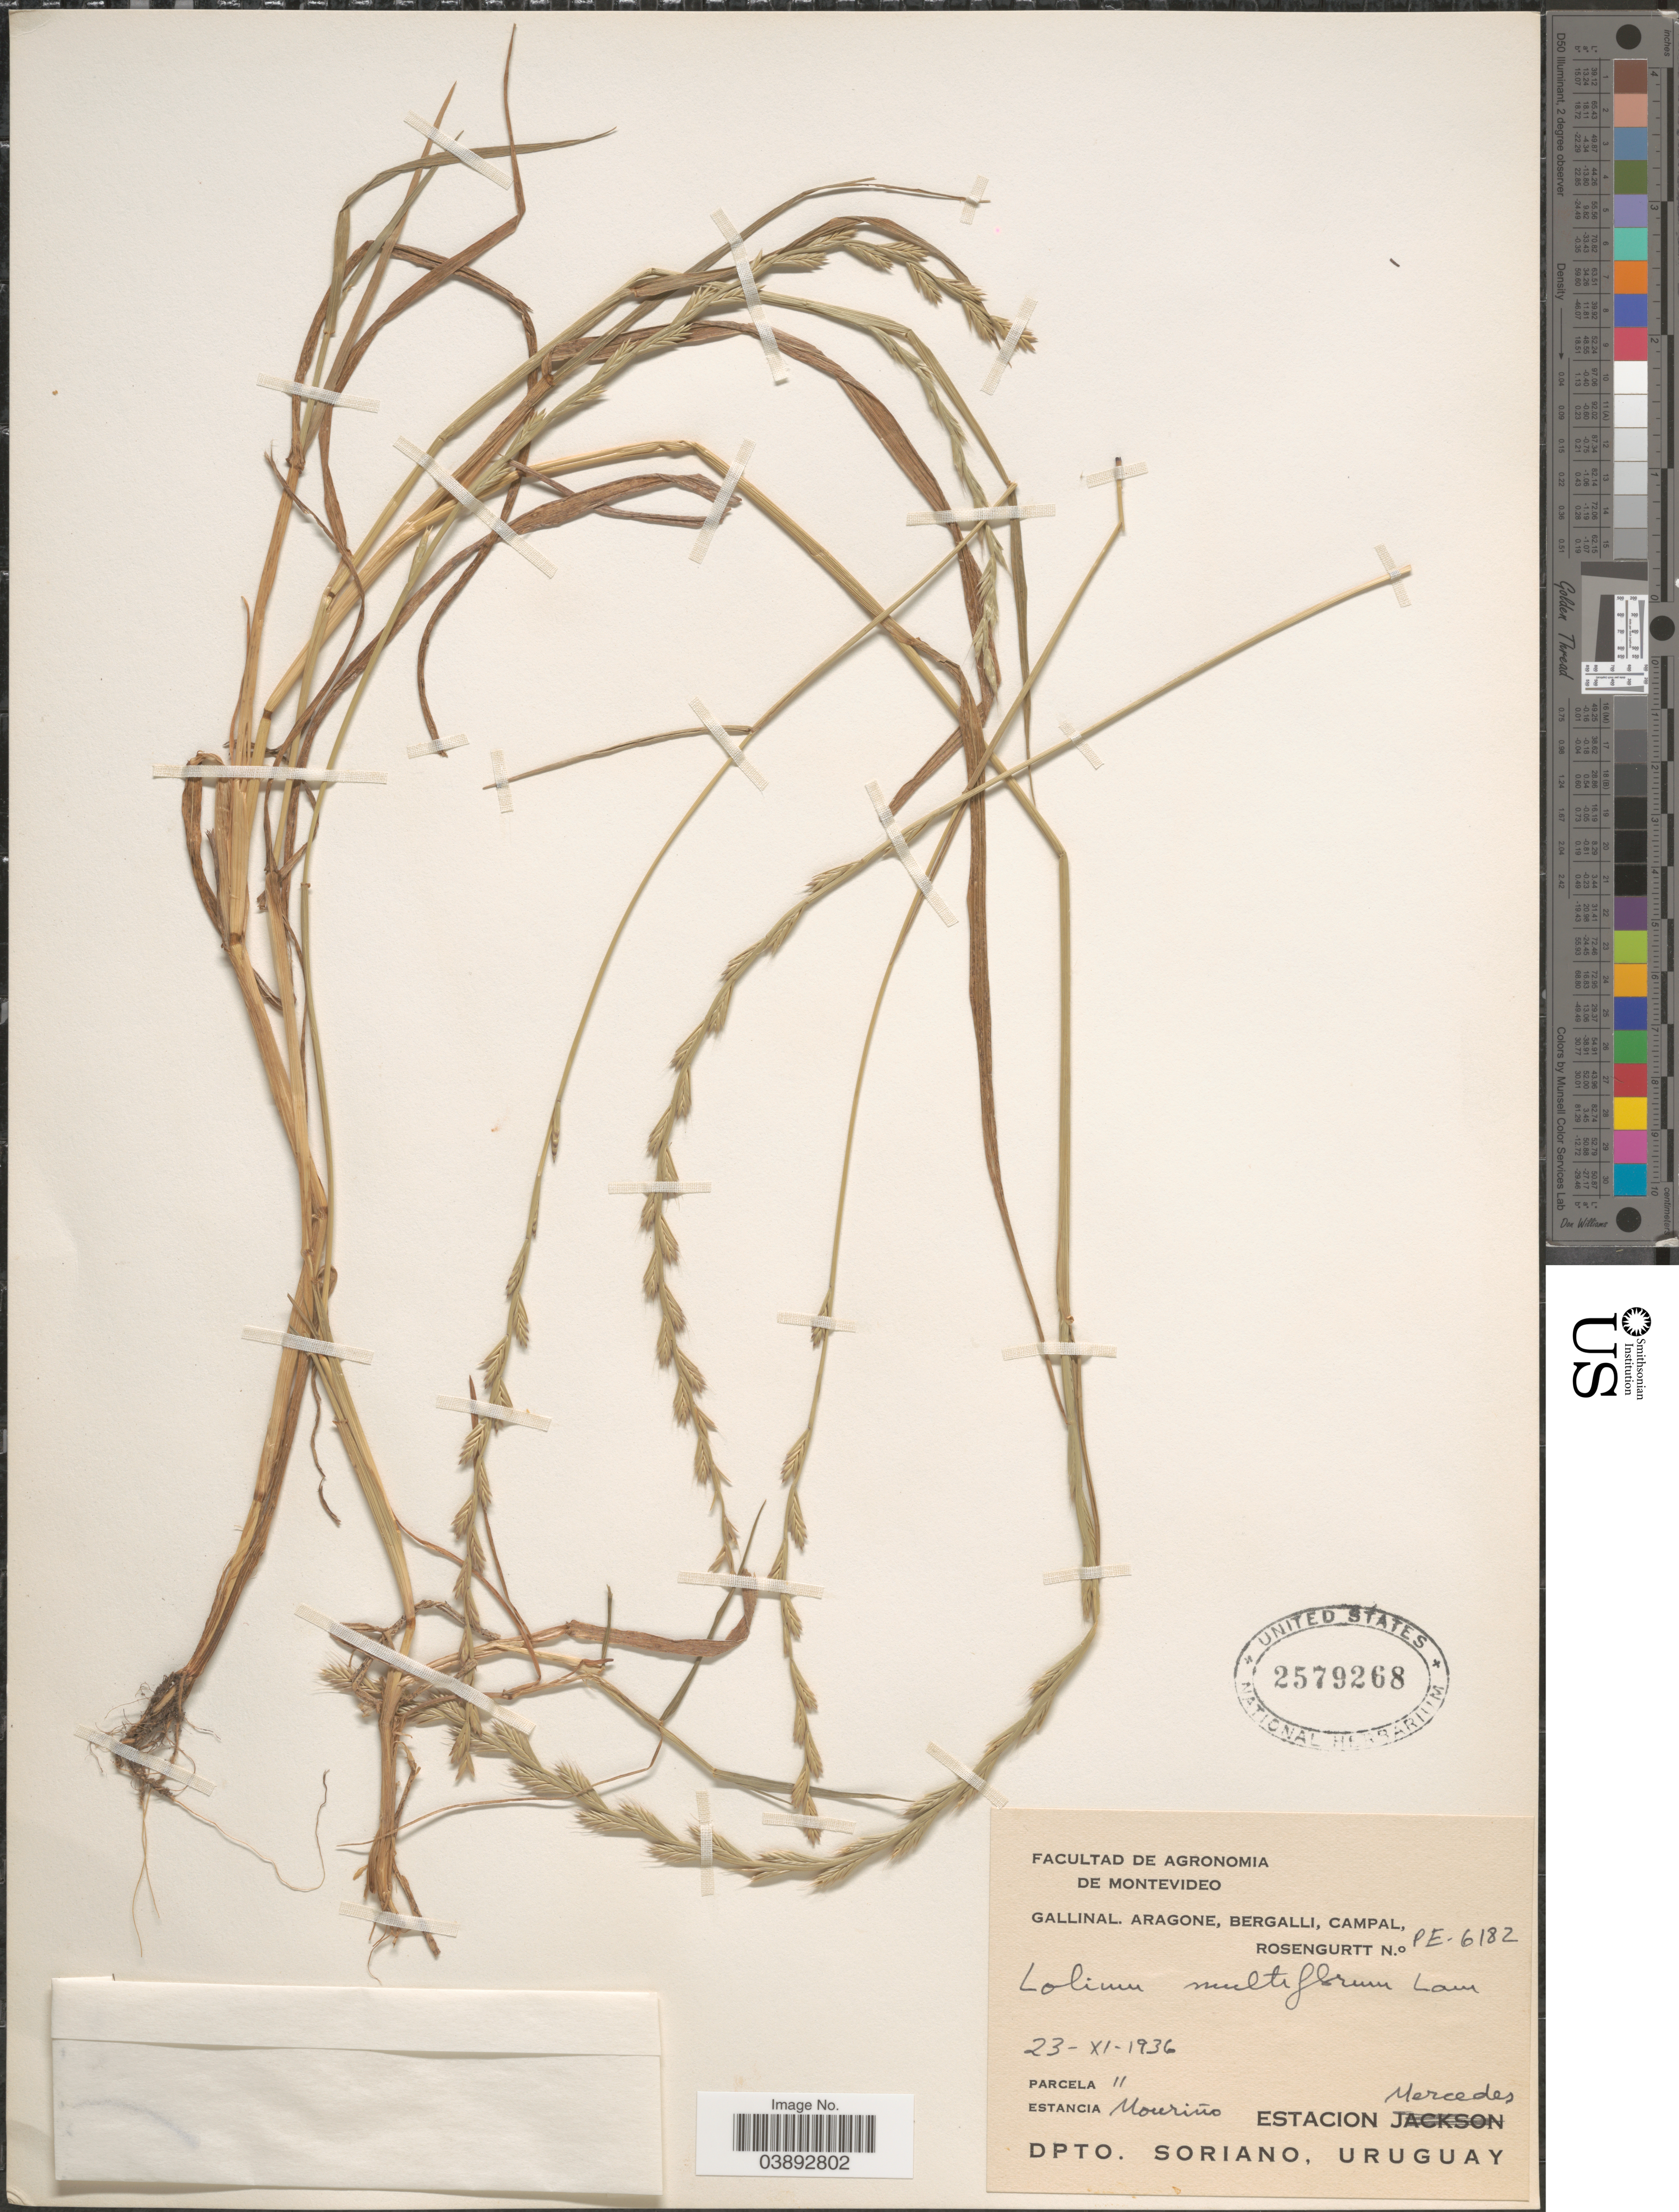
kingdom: Plantae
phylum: Tracheophyta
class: Liliopsida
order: Poales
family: Poaceae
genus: Lolium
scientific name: Lolium multiflorum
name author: Lam.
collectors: -. Gallinal, -- Aragone, -- Bergalli, -- Campal & Rosengurtt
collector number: PE-6182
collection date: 1936-11-23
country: Uruguay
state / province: Soriano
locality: Parcela 11. Estancia Mouriño. Estacion Mercedes. Dpto. Soriano.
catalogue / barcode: US 2579268